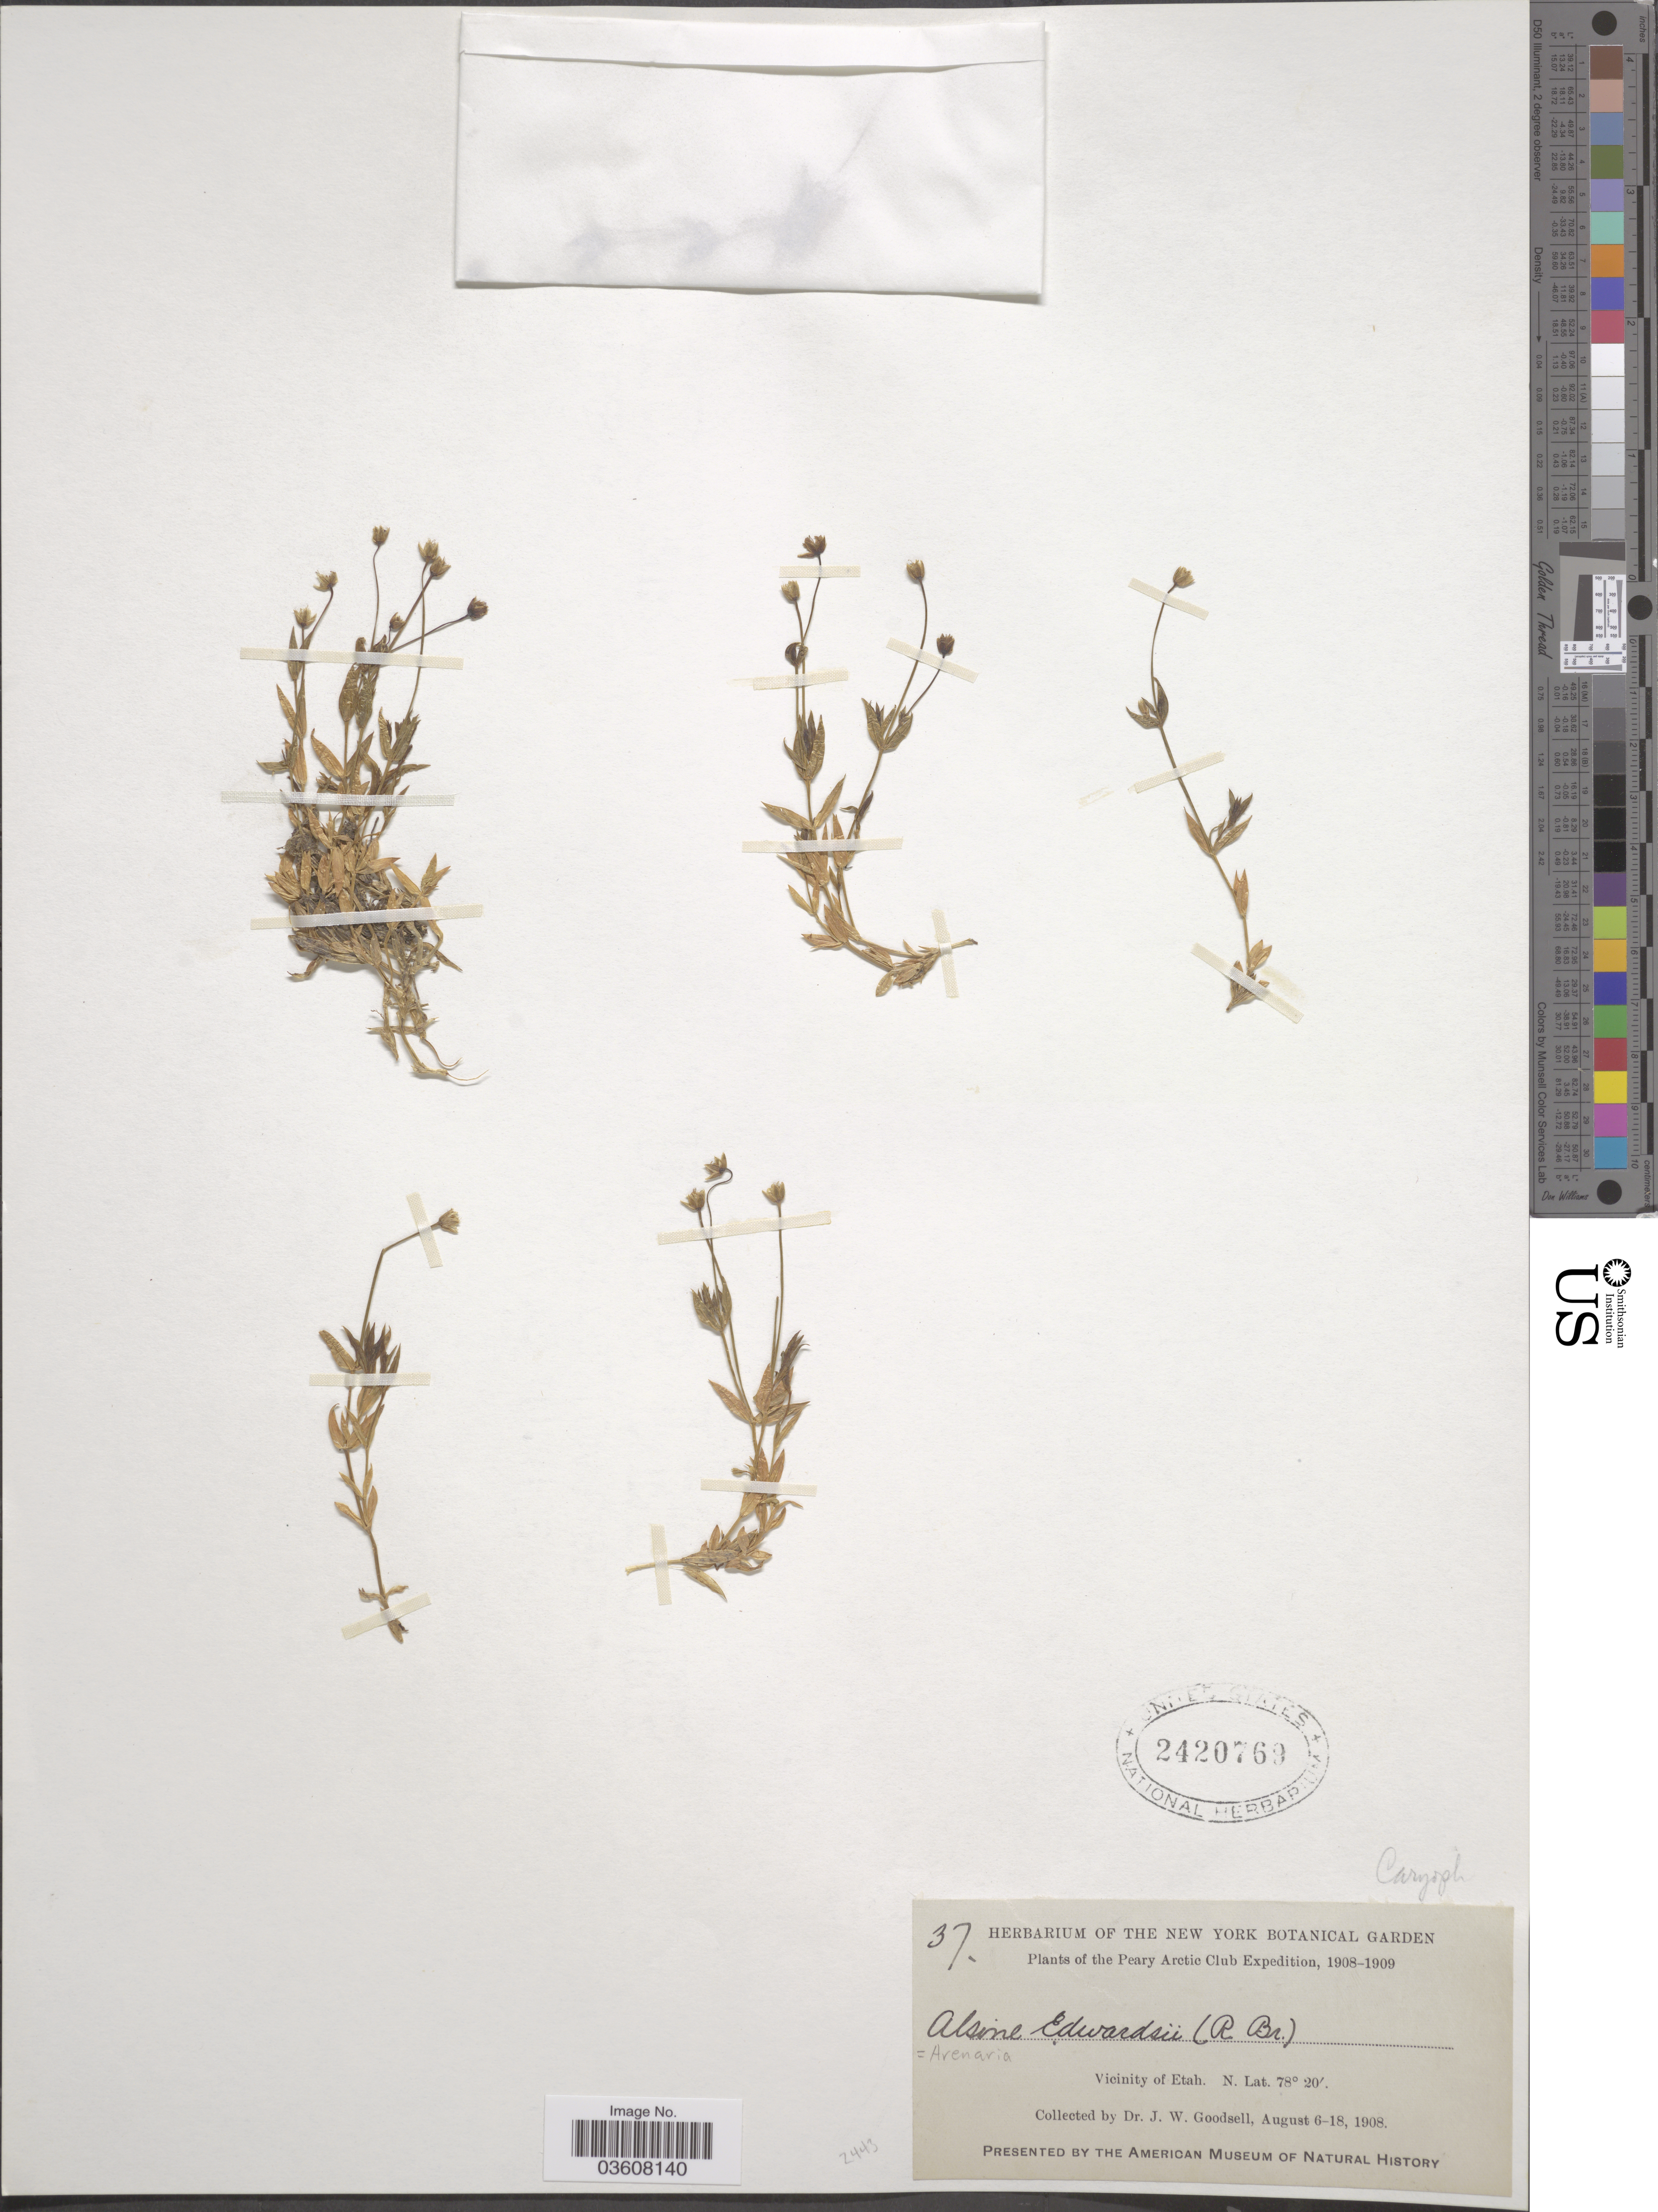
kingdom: Plantae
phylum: Tracheophyta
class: Magnoliopsida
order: Caryophyllales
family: Caryophyllaceae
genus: Stellaria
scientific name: Stellaria edwardsii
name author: R. Br.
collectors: J. Goodsell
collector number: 37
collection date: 1908-08-06/1908-08-18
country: Greenland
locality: Peary Arctic Club. Vicinity of Etah.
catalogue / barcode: US 2420769